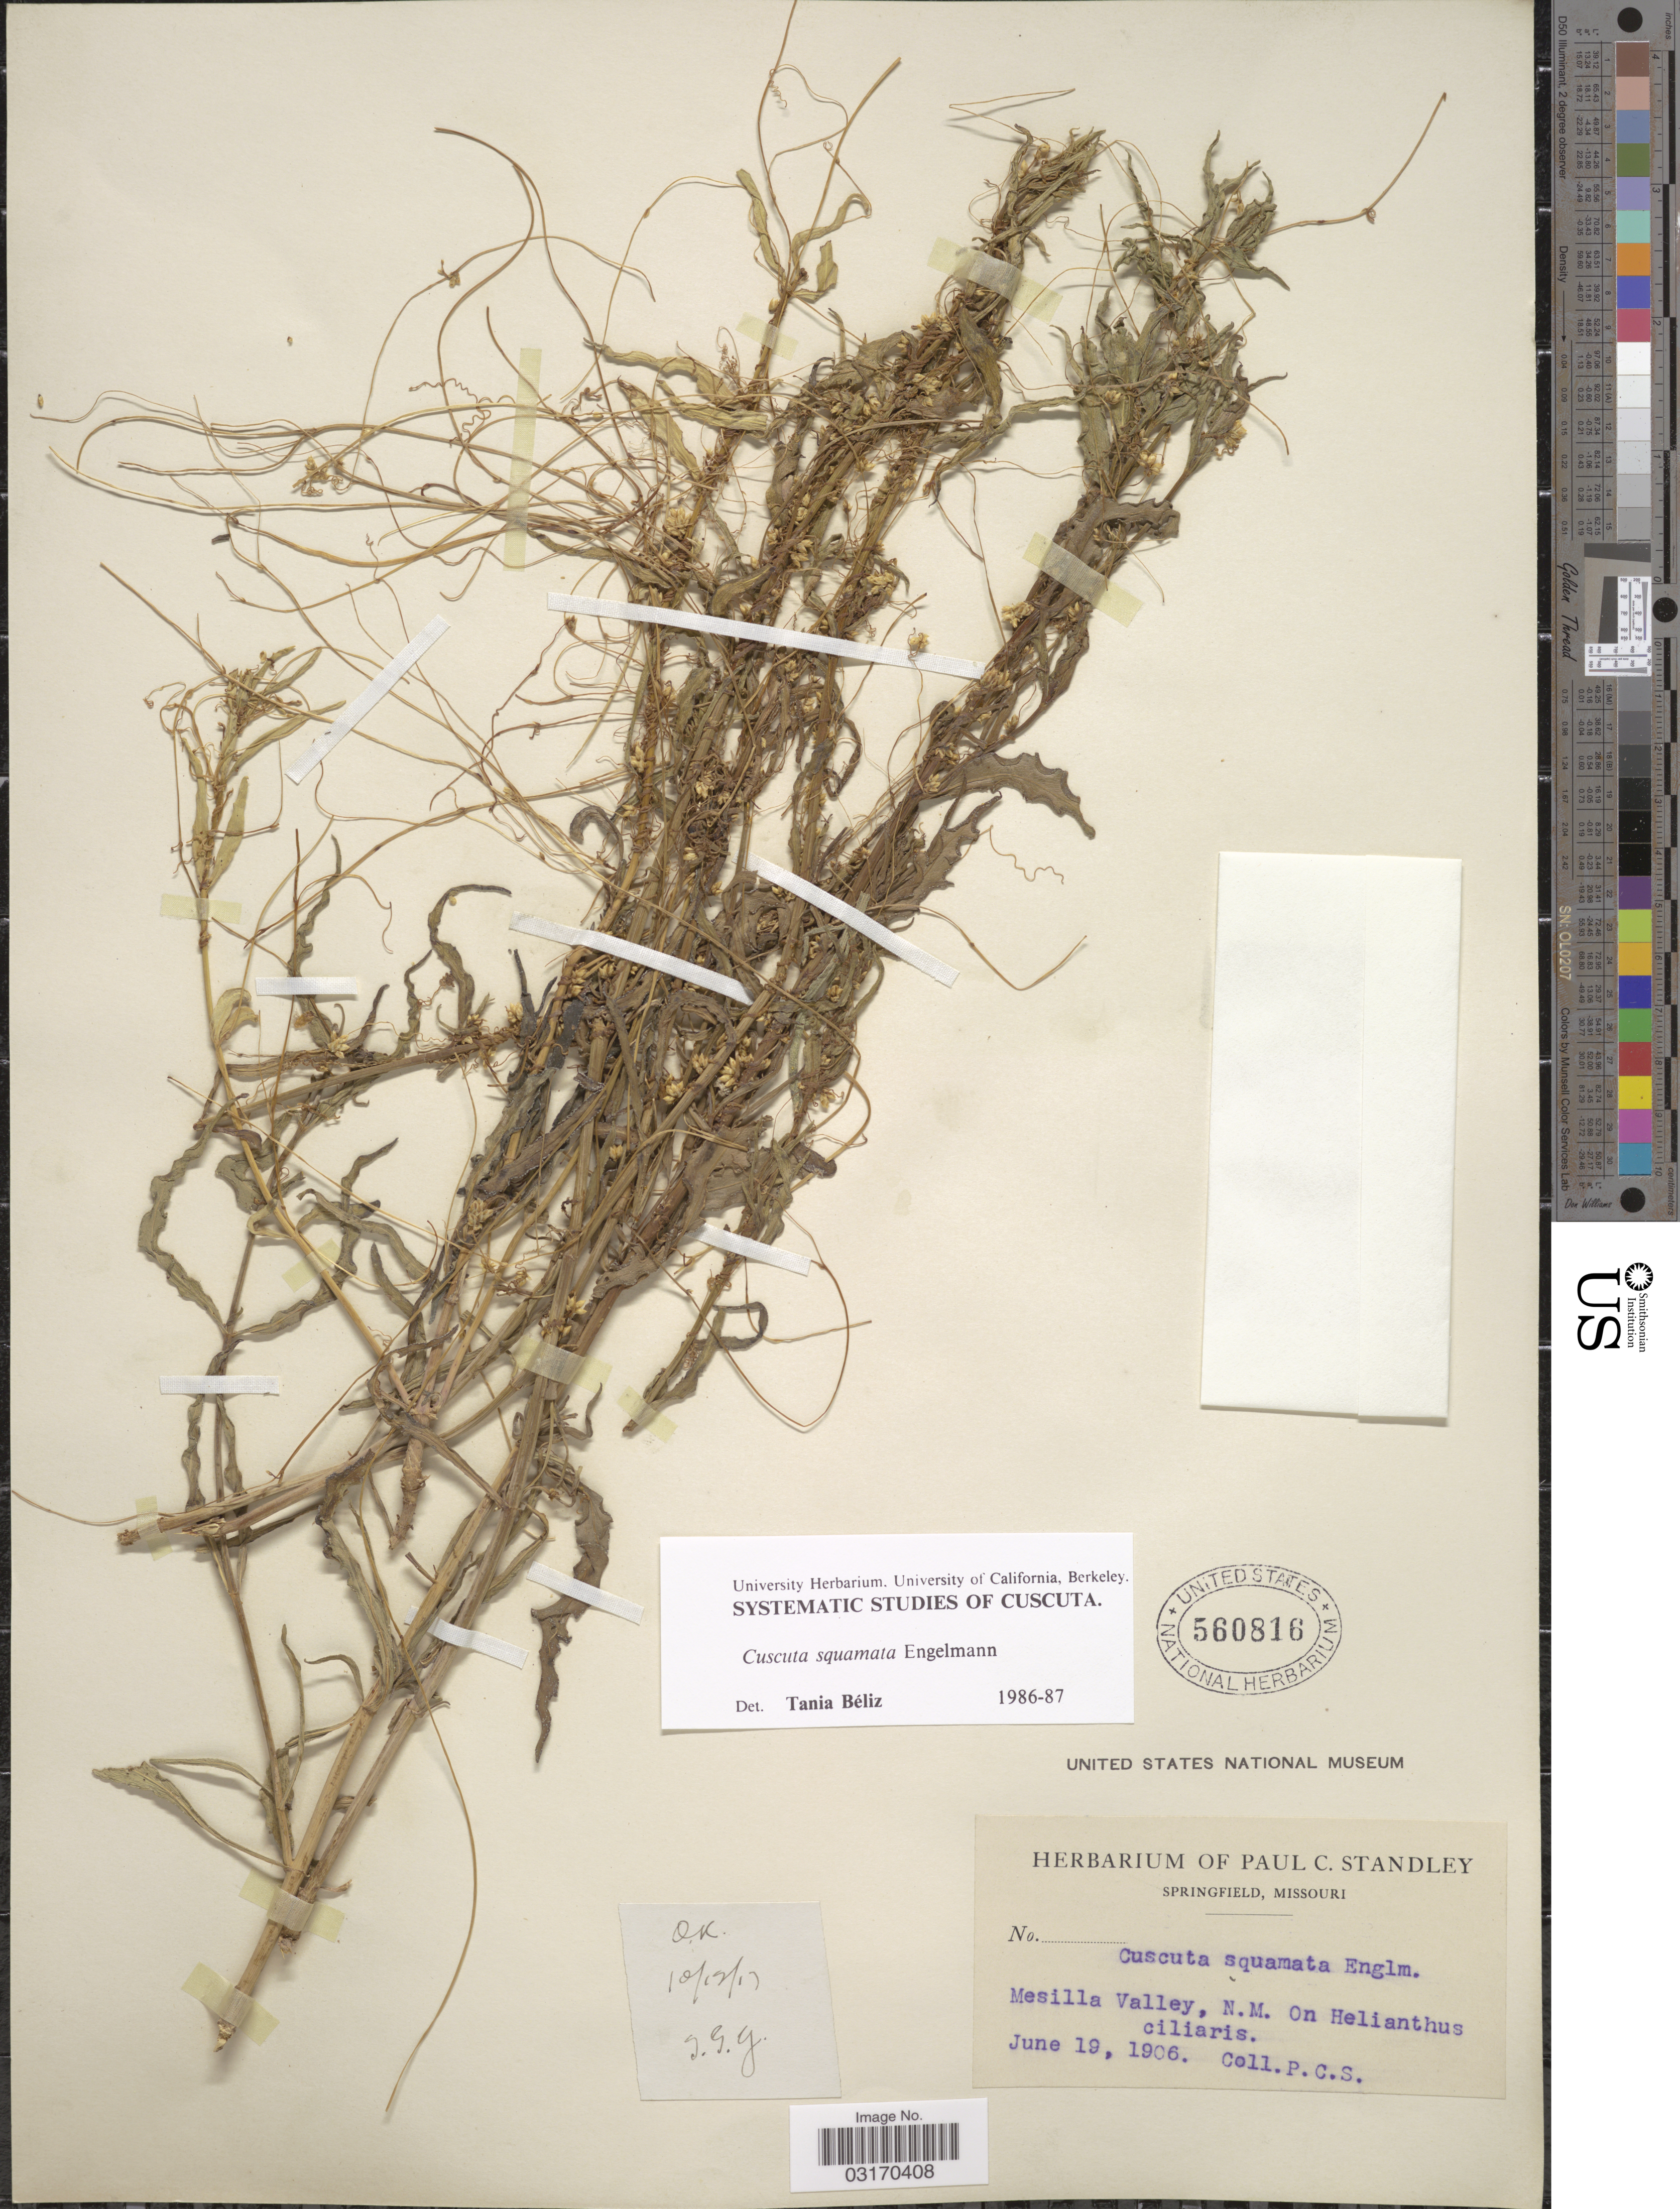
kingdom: Plantae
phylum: Tracheophyta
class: Magnoliopsida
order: Solanales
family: Convolvulaceae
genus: Cuscuta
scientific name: Cuscuta squamata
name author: Engelm.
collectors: P. C. Standley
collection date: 1906-06-19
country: United States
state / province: New Mexico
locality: Mesilla Valley.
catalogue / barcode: US 560816